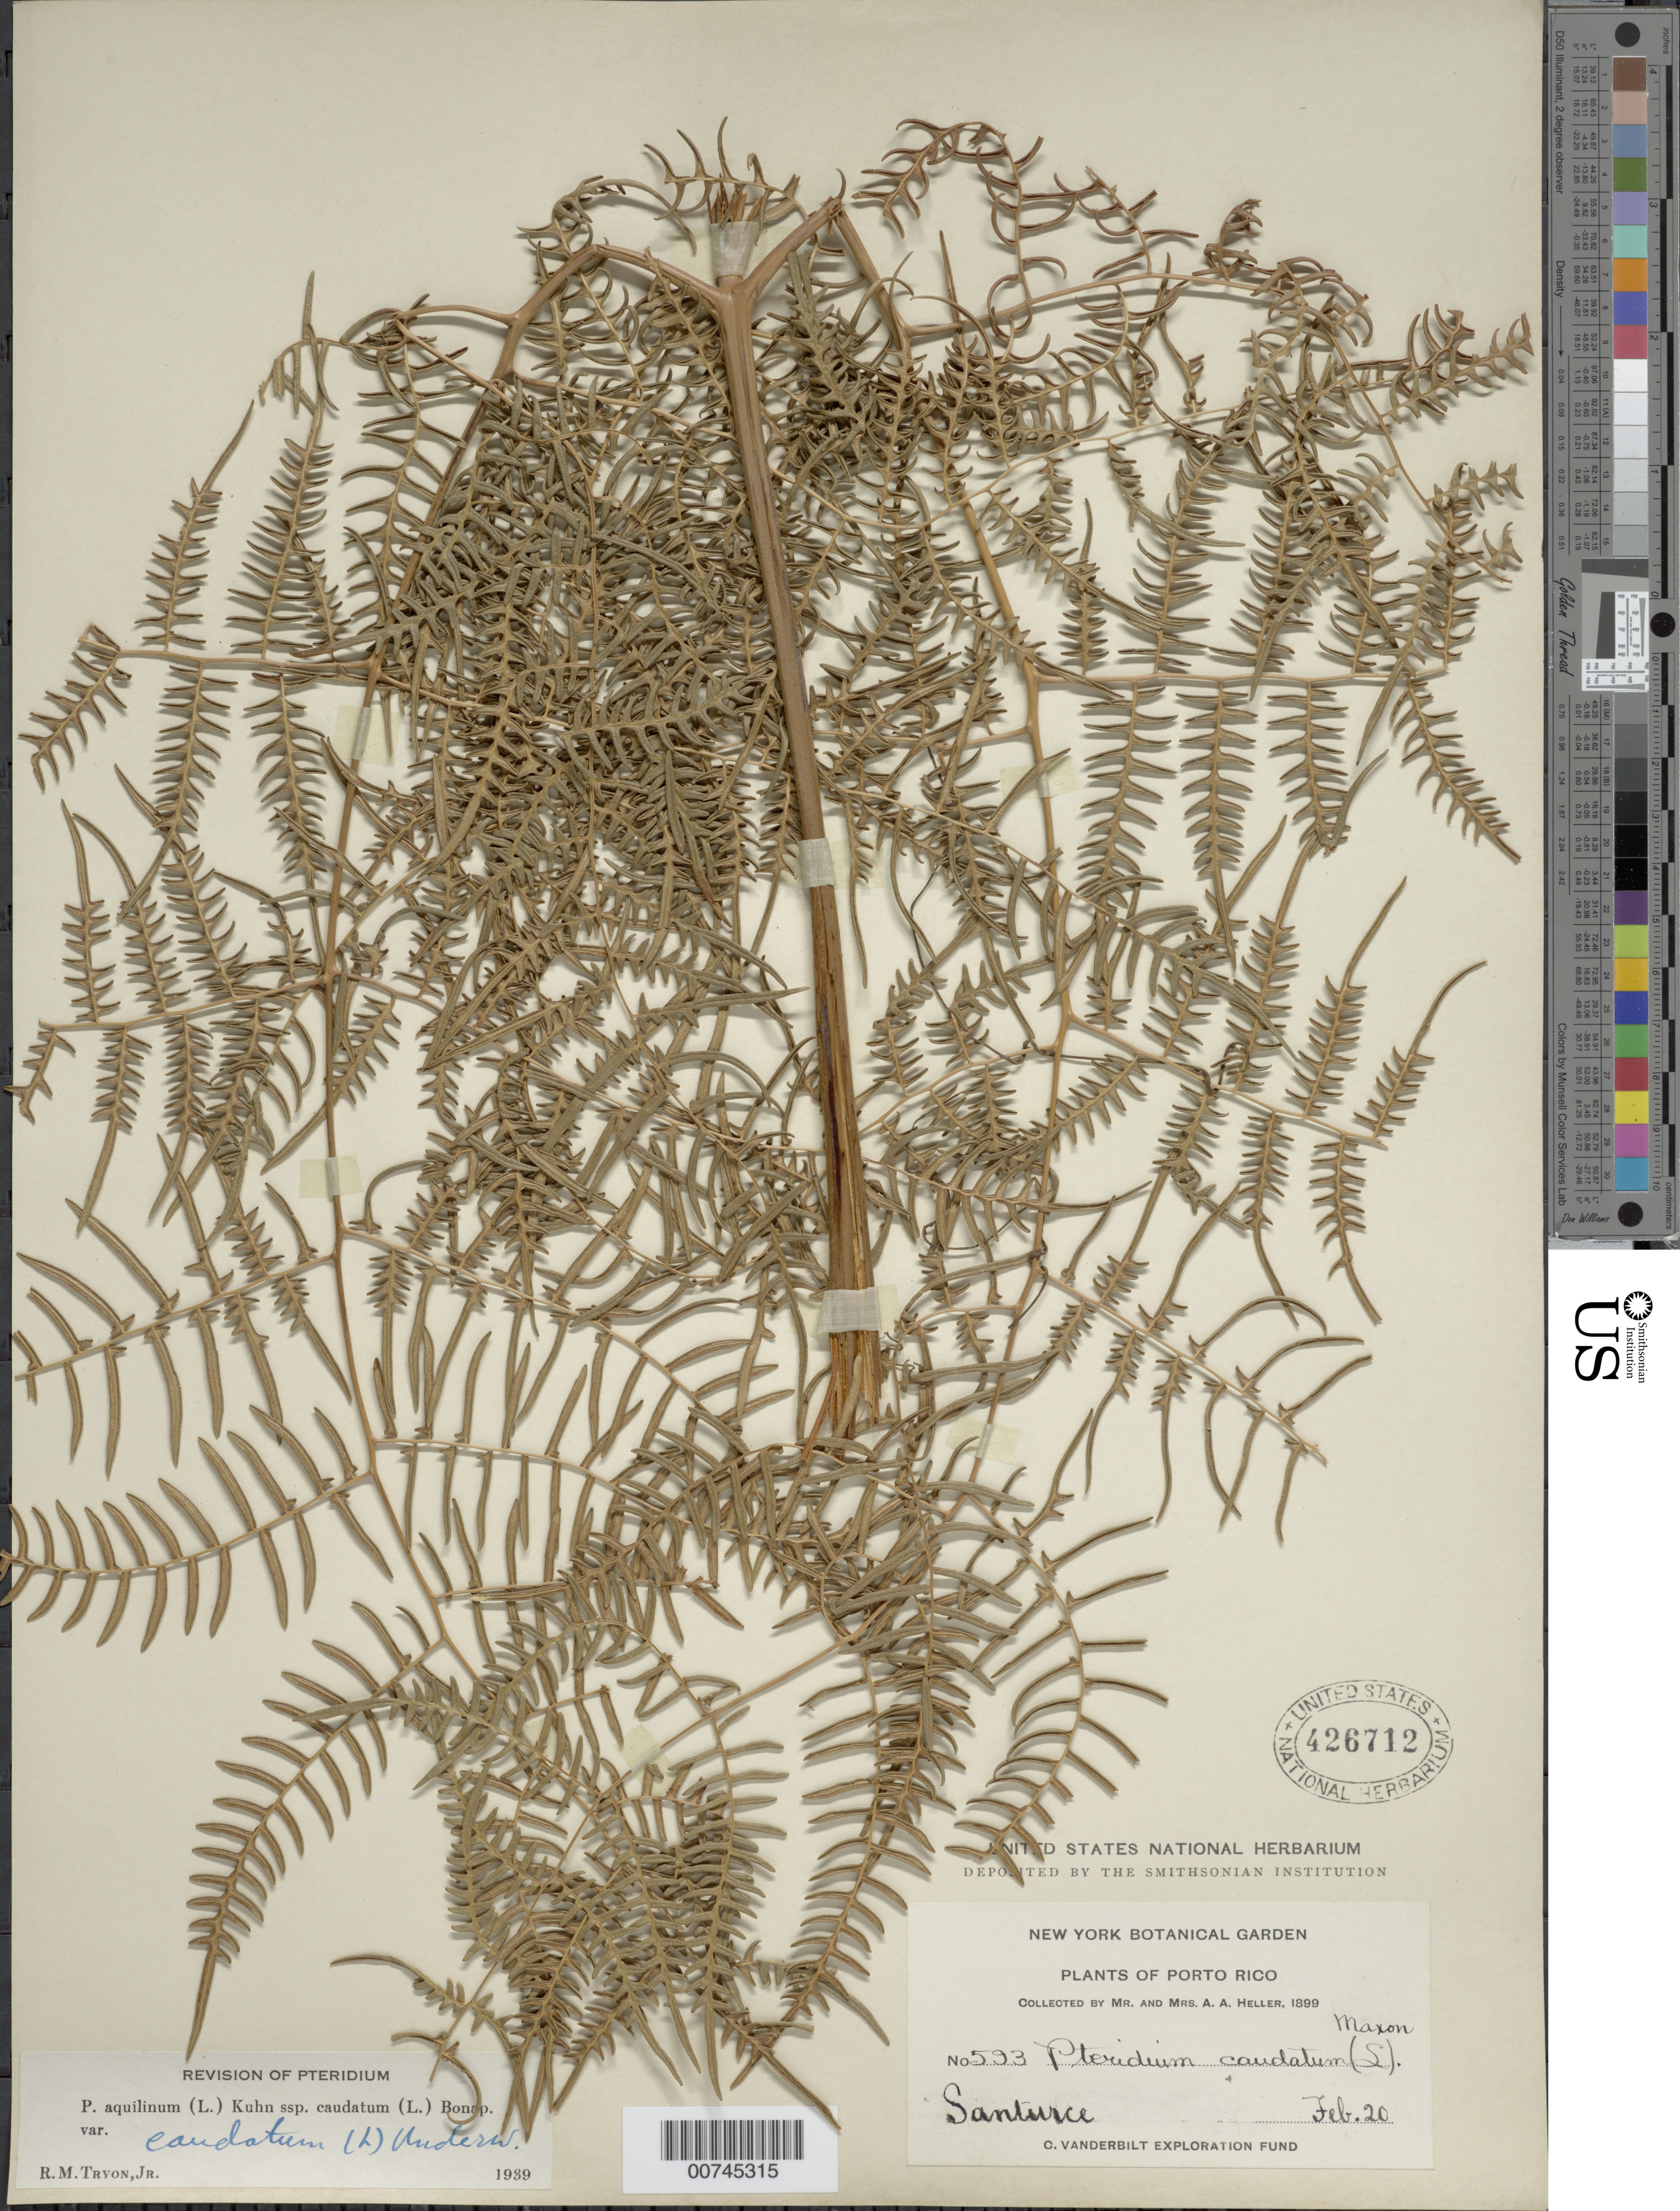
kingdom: Plantae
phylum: Tracheophyta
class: Polypodiopsida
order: Polypodiales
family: Dennstaedtiaceae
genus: Pteridium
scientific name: Pteridium caudatum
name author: (L.) Maxon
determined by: Tryon, Rolla M., Jr.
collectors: A. A. Heller & E. G. Heller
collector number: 593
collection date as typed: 20 Feb 1899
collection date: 1899-02-20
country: Puerto Rico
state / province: San Juan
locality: Santurce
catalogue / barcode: US 426712